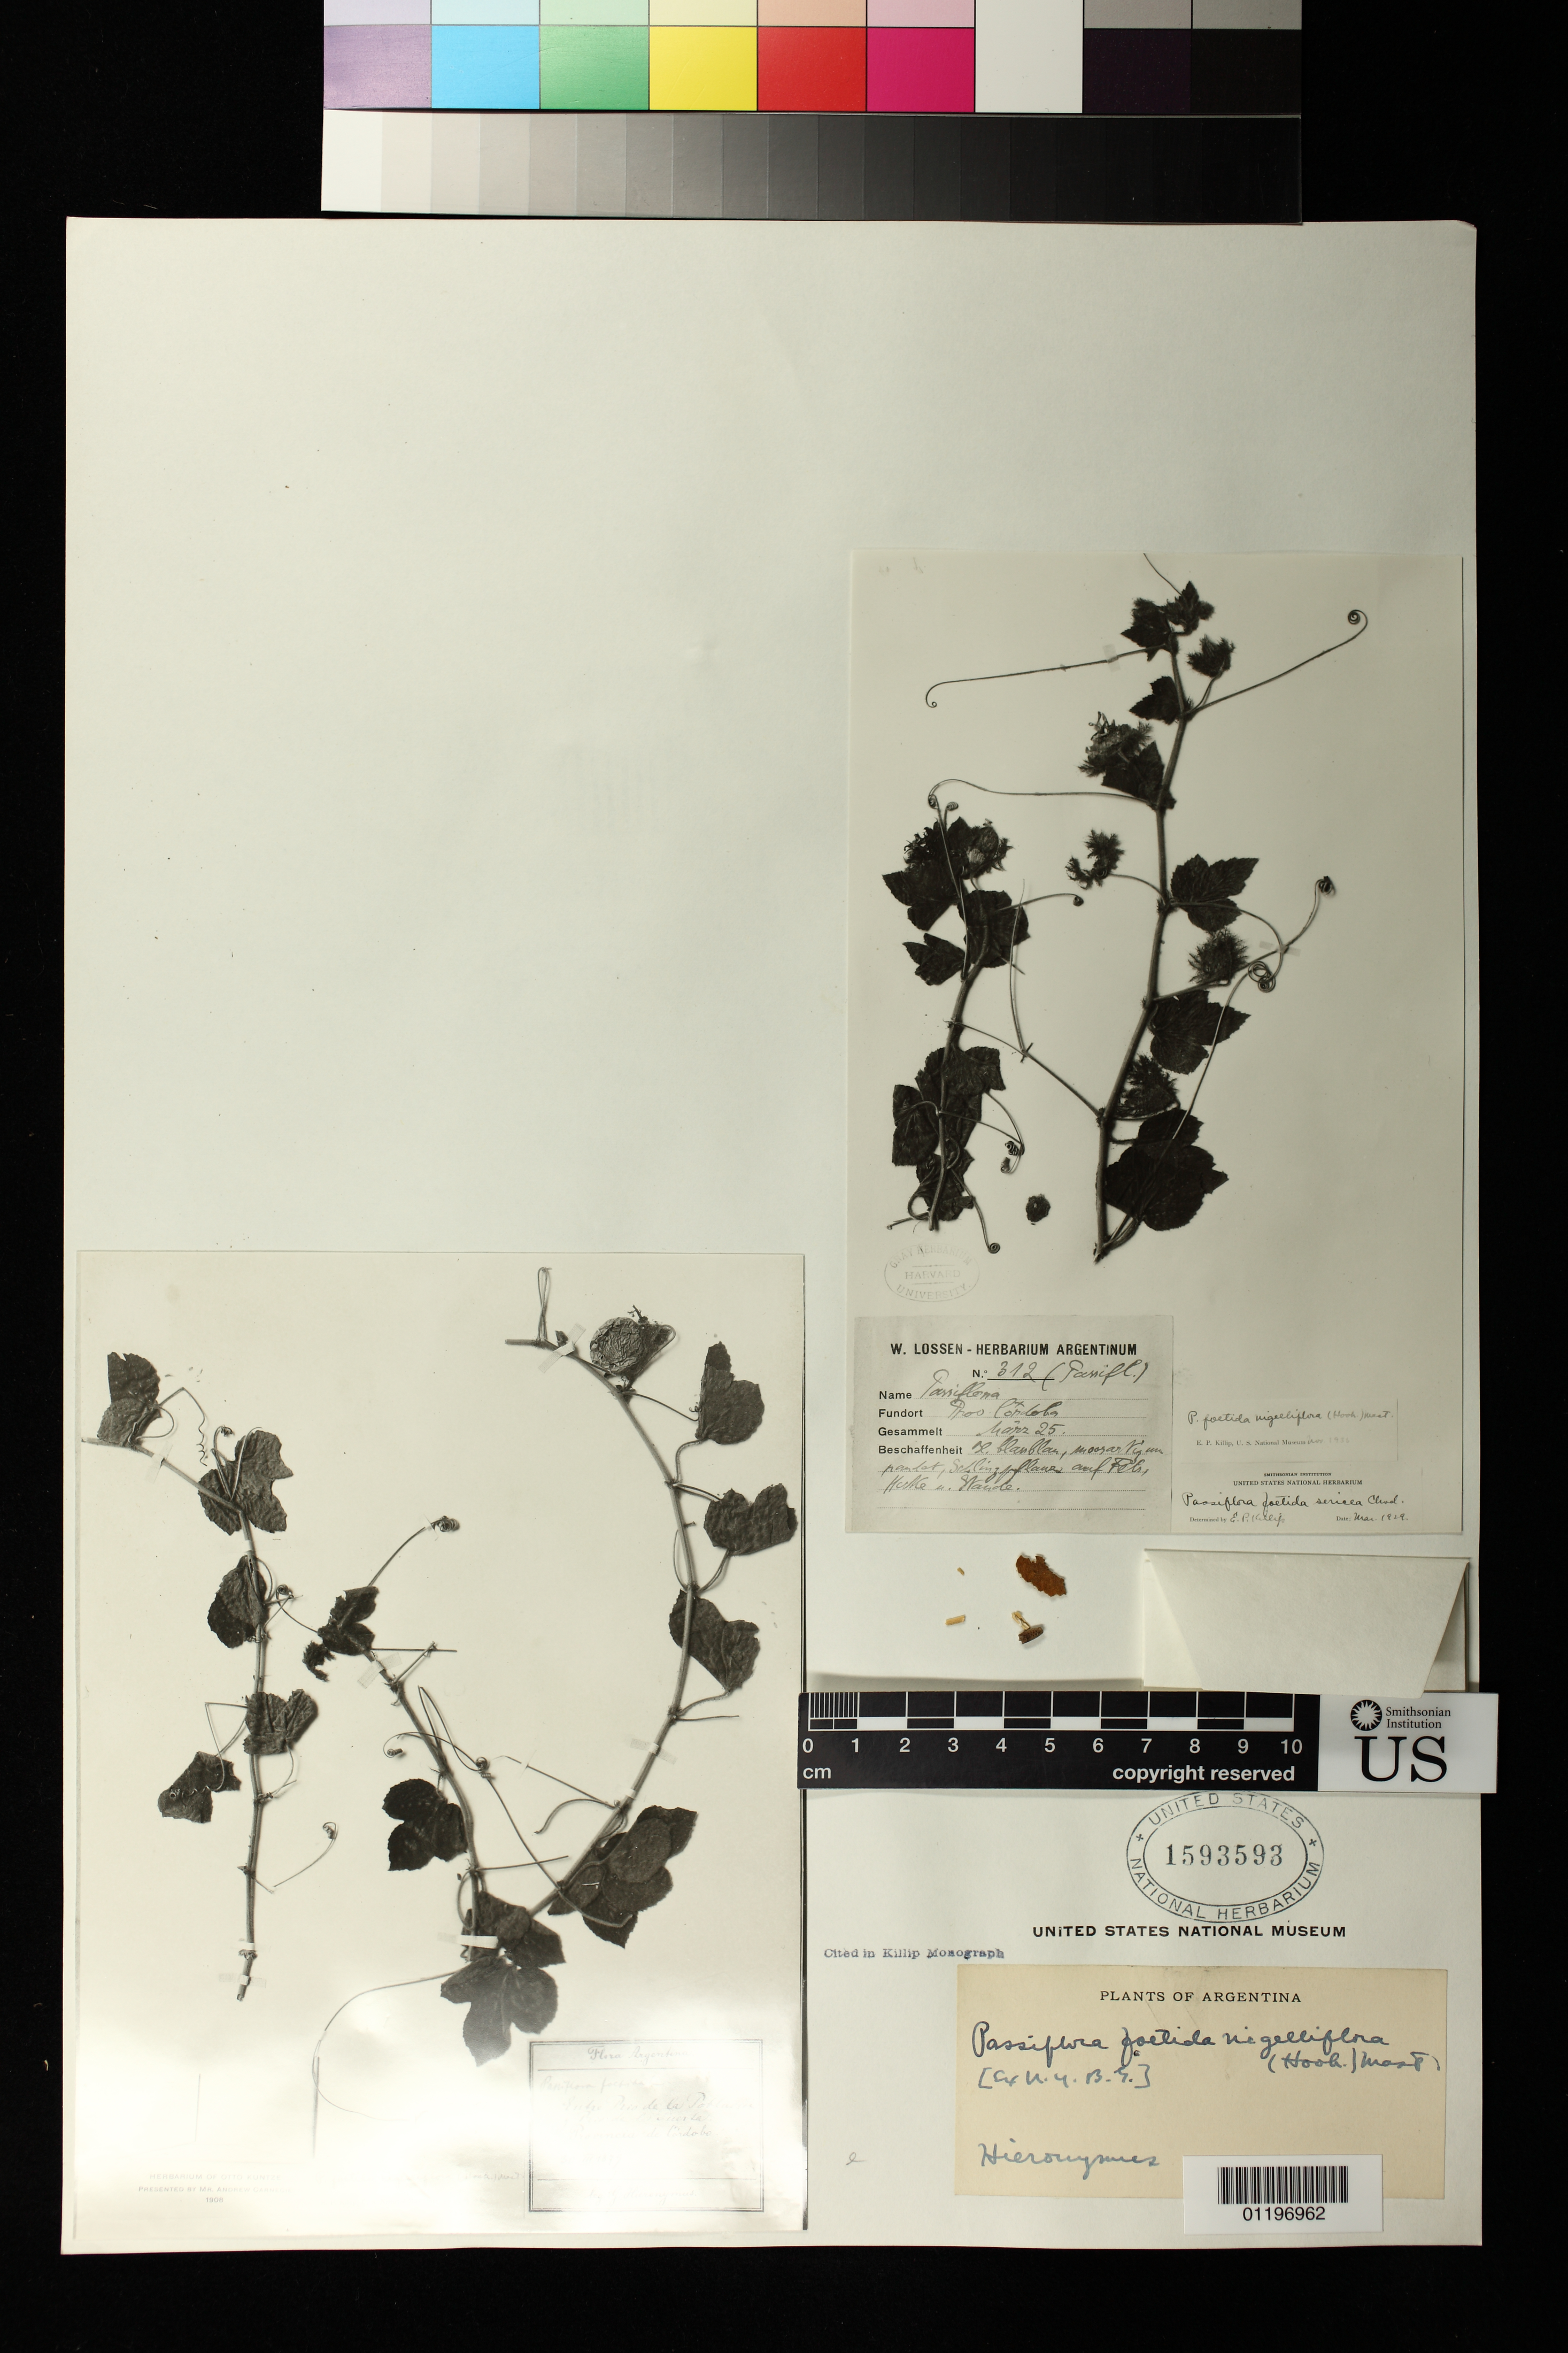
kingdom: Plantae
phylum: Tracheophyta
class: Magnoliopsida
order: Malpighiales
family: Passifloraceae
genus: Passiflora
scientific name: Passiflora foetida var. nigelliflora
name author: (Hook.) Mast.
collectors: G. H. Hieronymus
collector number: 812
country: Argentina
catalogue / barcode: US 1593593